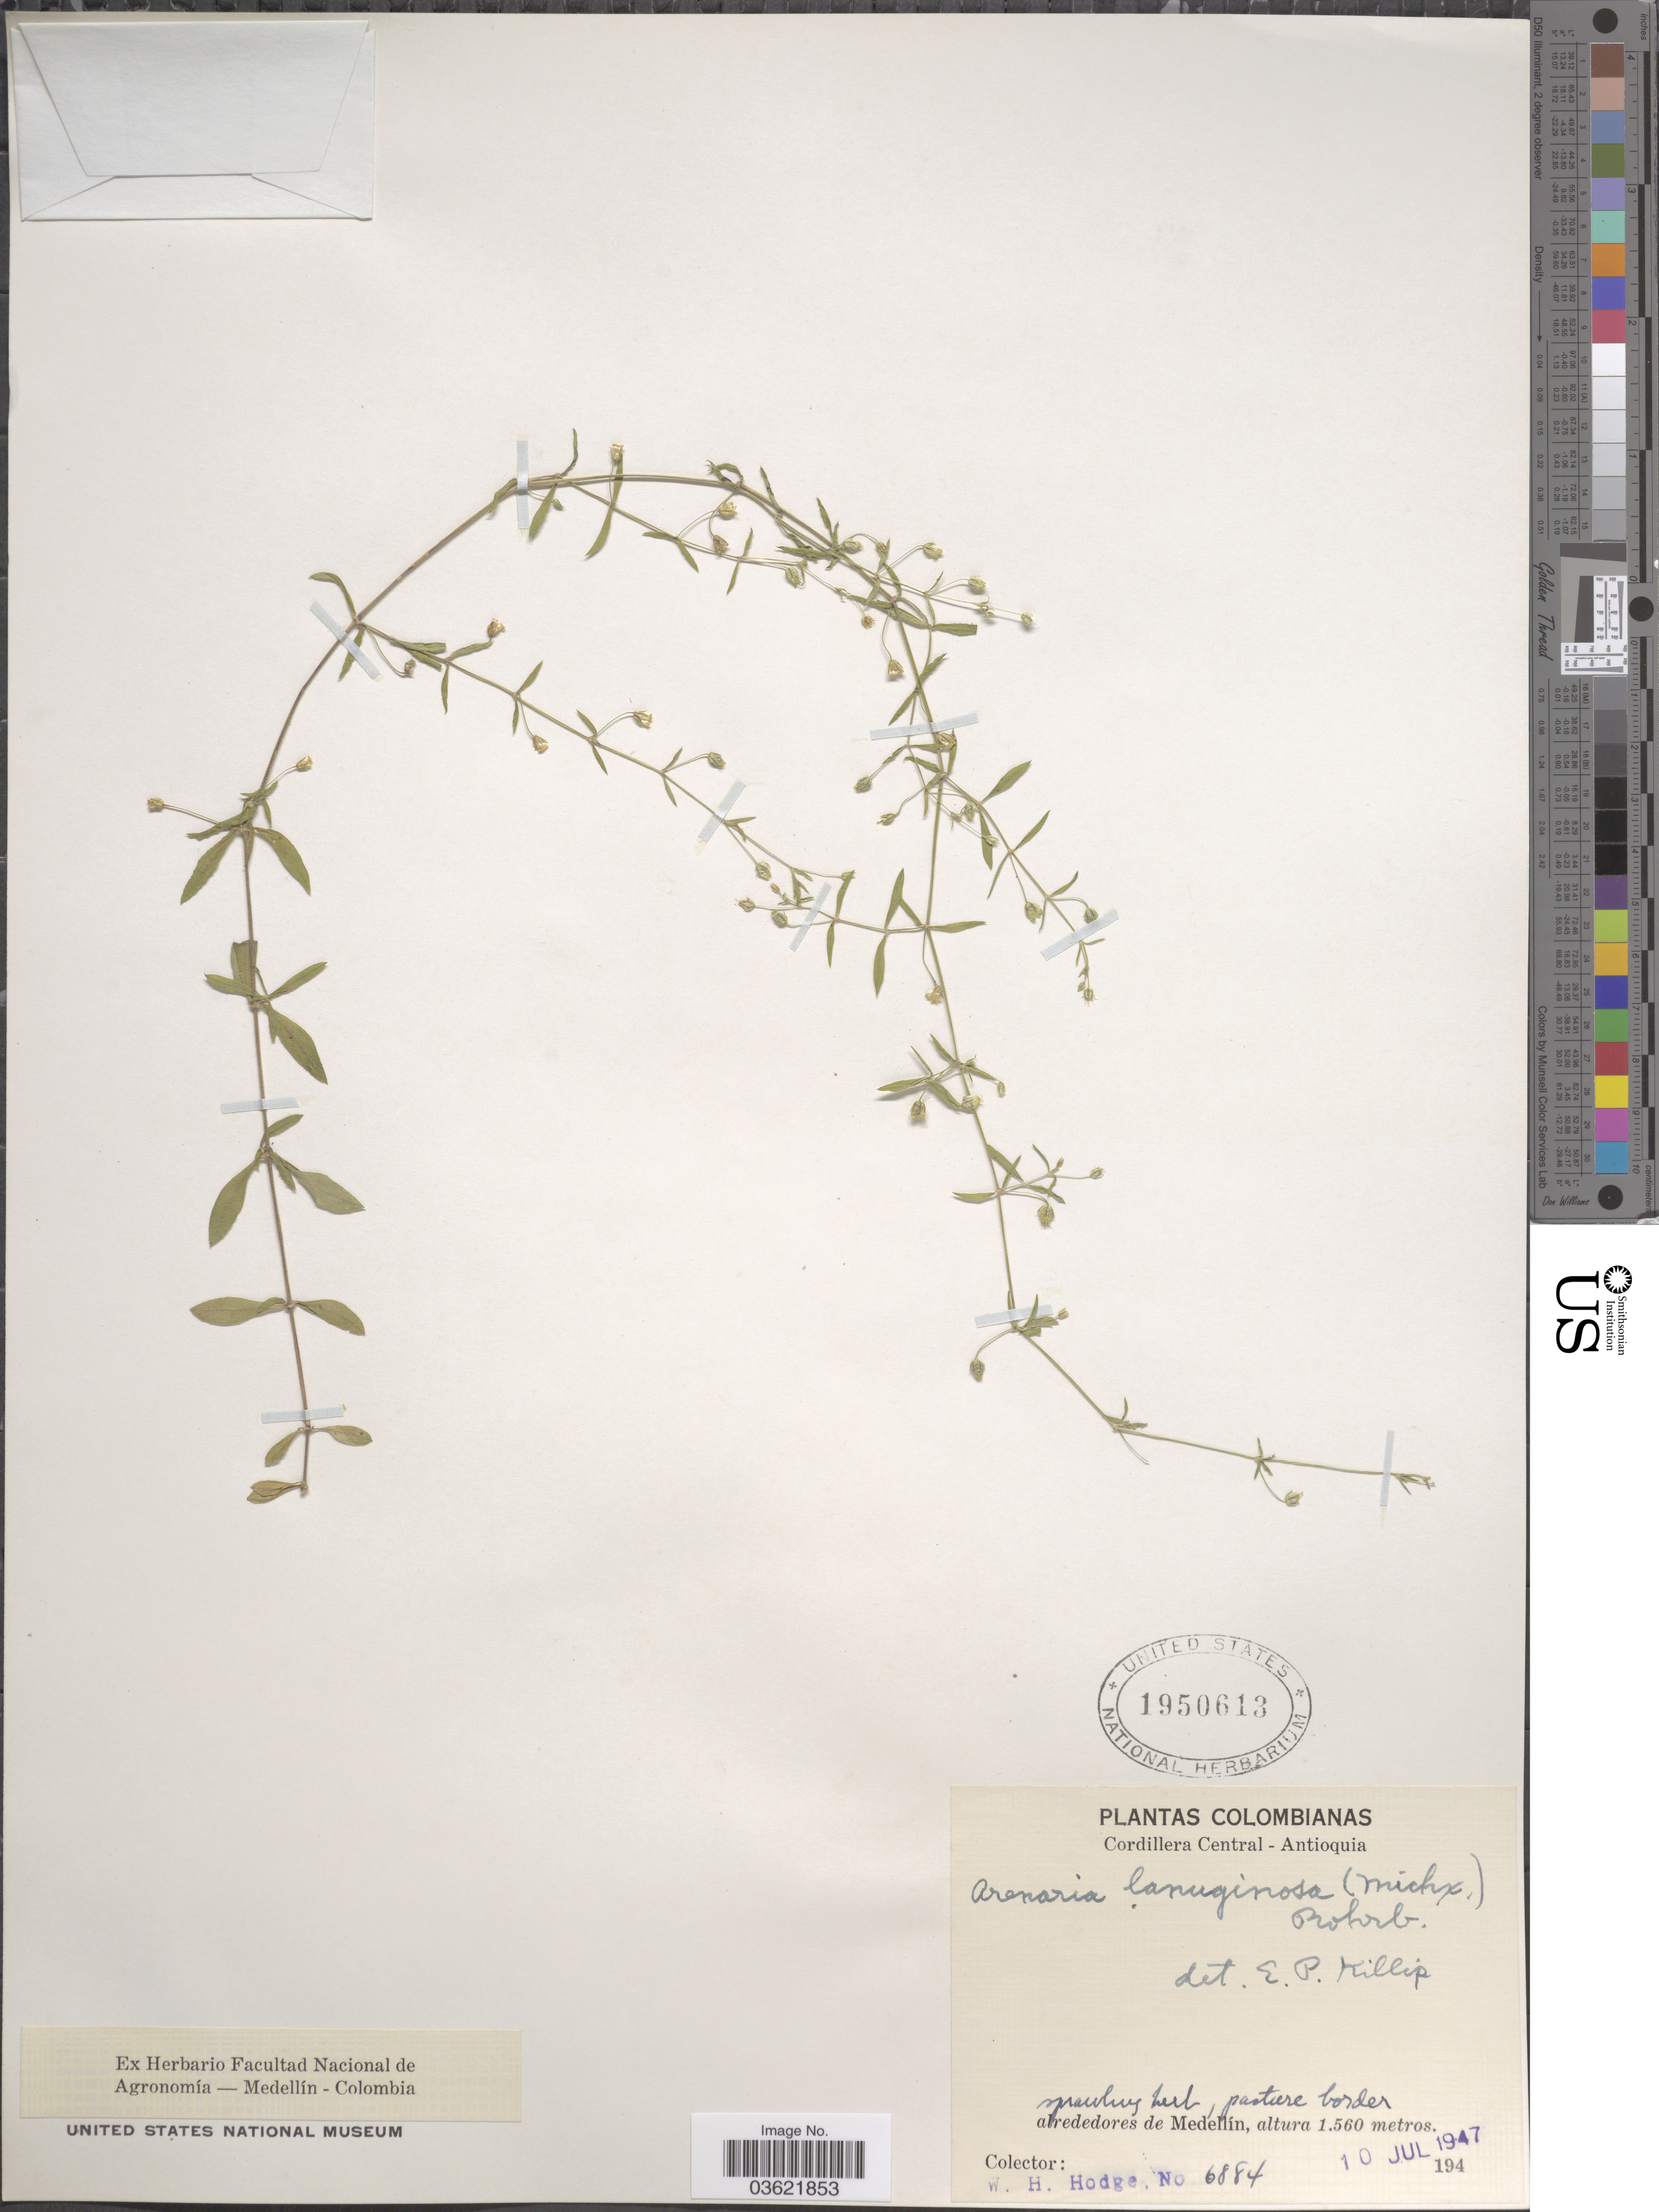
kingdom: Plantae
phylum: Tracheophyta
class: Magnoliopsida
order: Caryophyllales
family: Caryophyllaceae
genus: Arenaria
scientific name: Arenaria lanuginosa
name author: (Michx.) Rohrb.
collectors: W. Hodge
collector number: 6884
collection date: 1947-07-10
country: Colombia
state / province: Antioquia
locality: Cordillera Central. Alrededores de Medellín.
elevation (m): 1560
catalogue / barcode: US 1950613